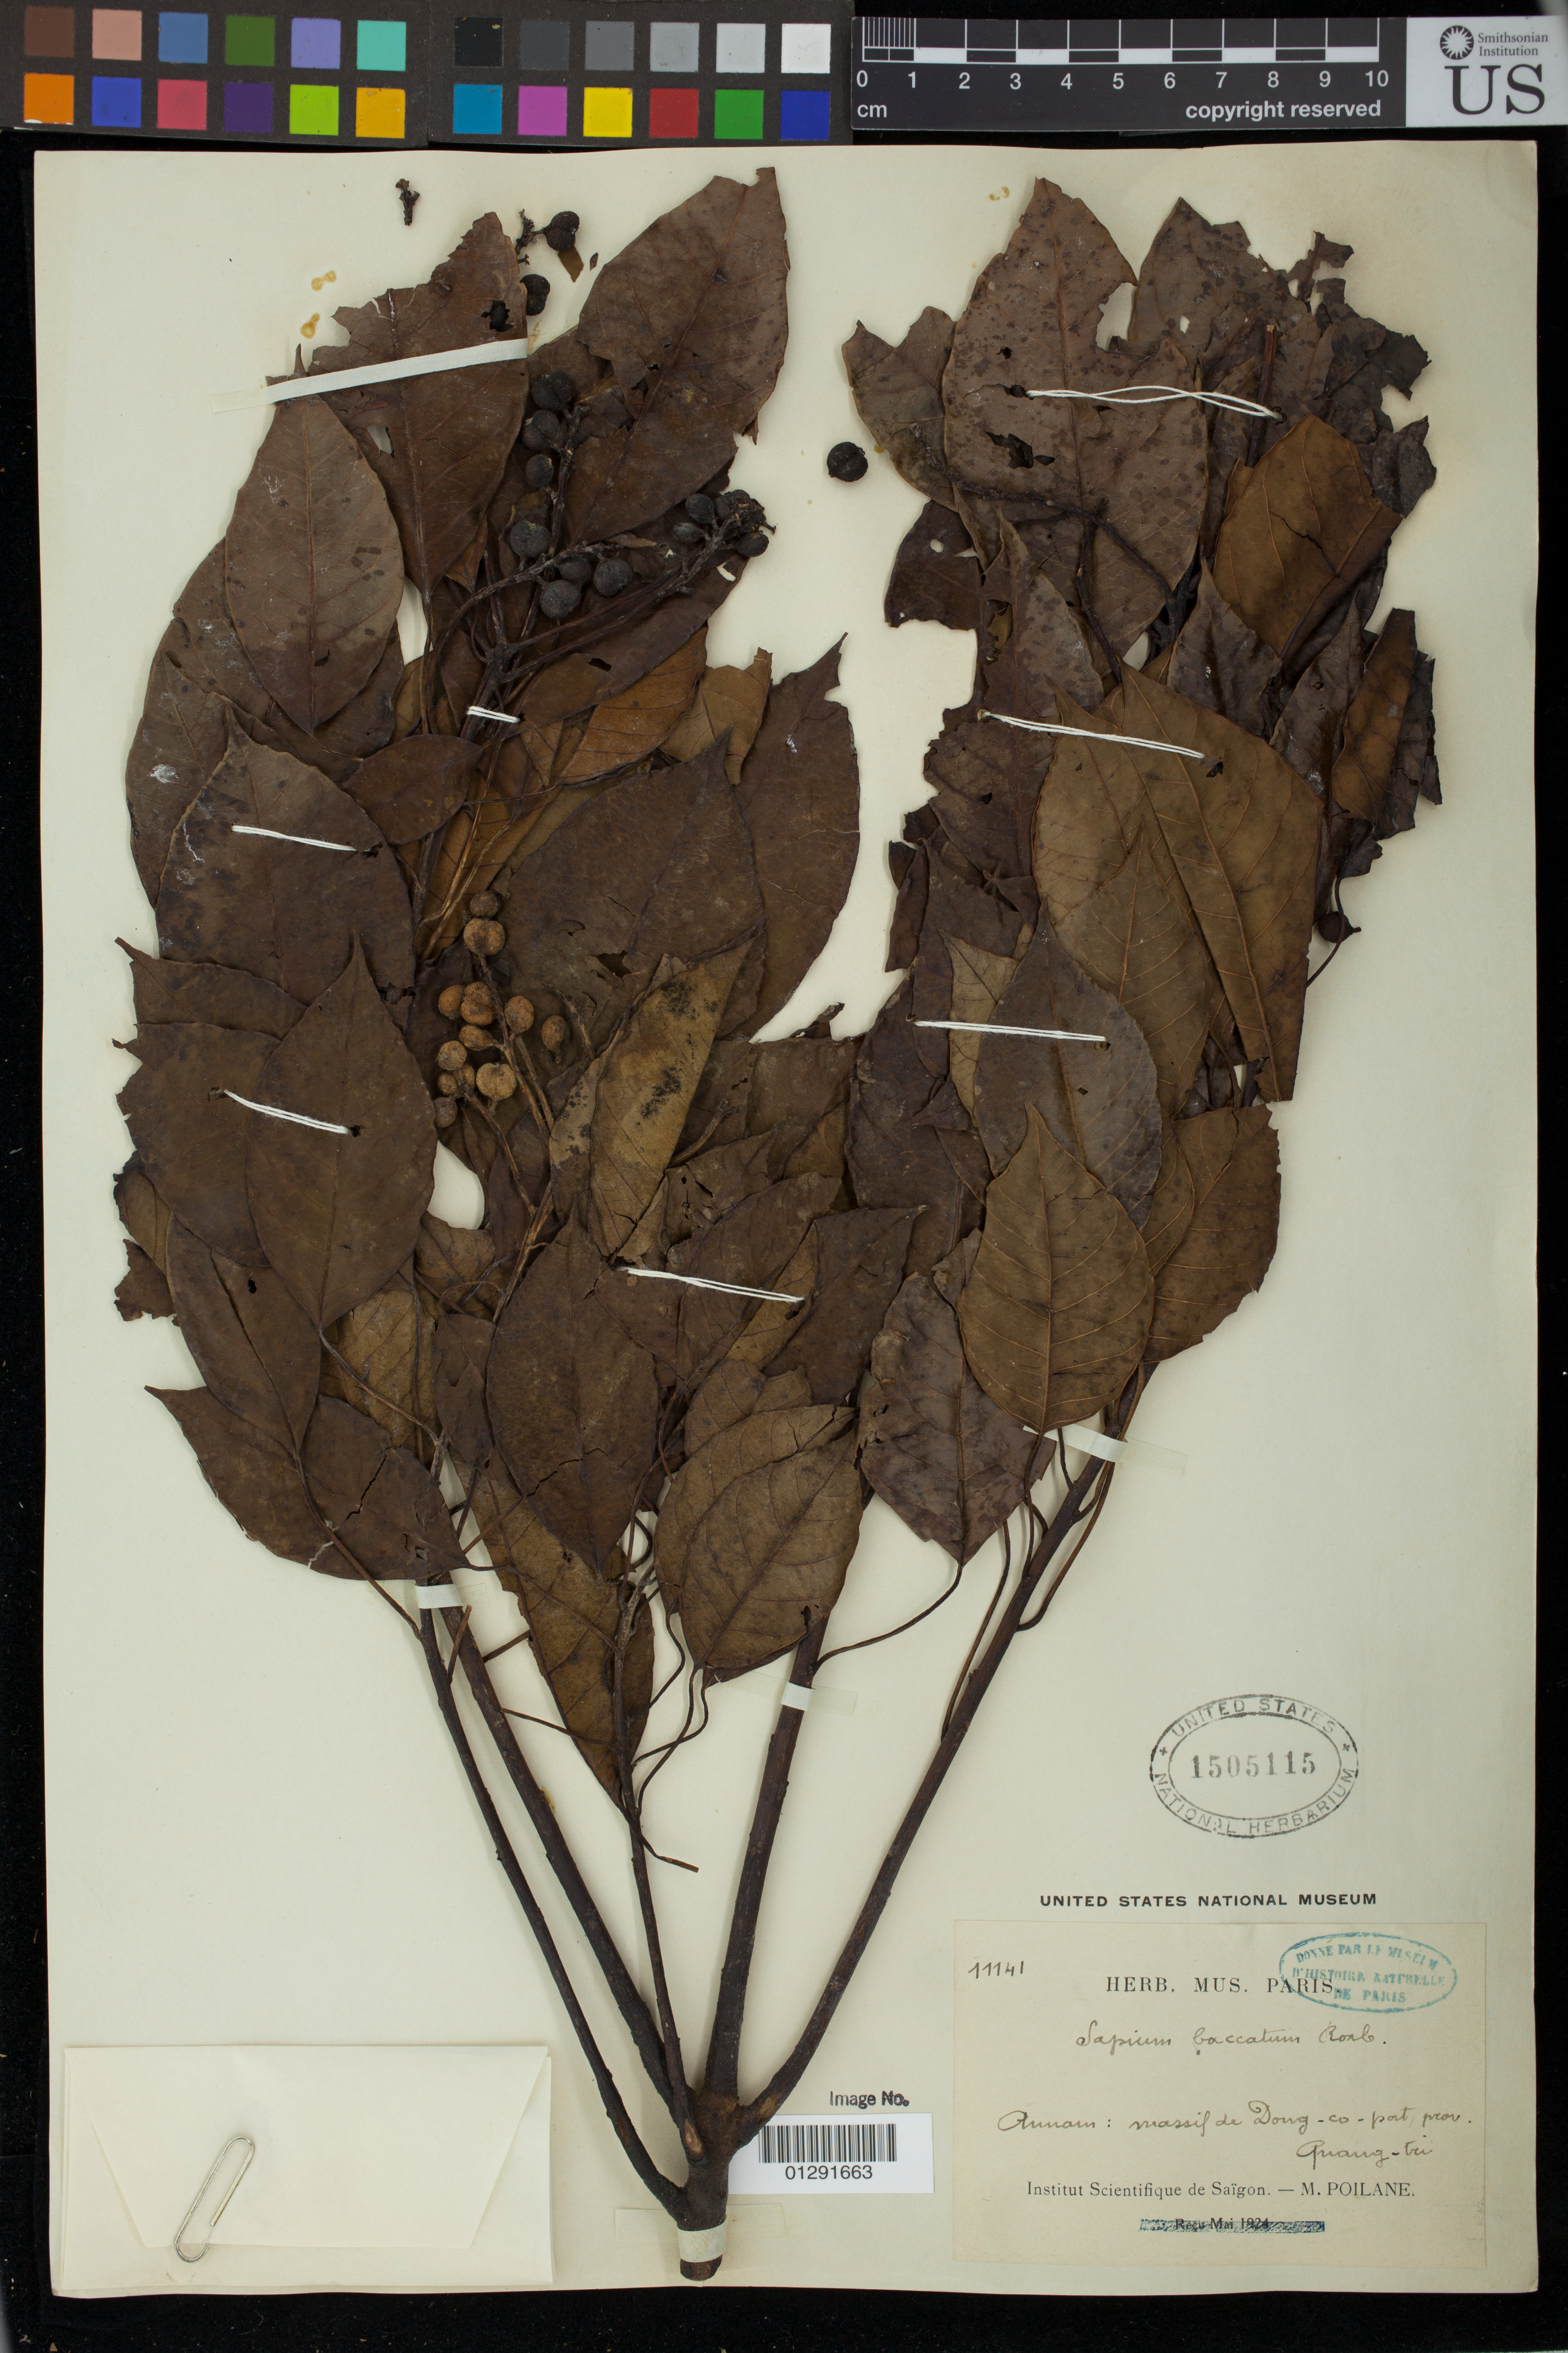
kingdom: Plantae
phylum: Tracheophyta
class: Magnoliopsida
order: Malpighiales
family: Euphorbiaceae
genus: Sapium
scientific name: Sapium baccatum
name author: Roxb.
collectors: M. Poilane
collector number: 11141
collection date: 1924-05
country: Vietnam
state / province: Quang Tri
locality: Annam: massif de Dong-co-port.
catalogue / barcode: US 1505115